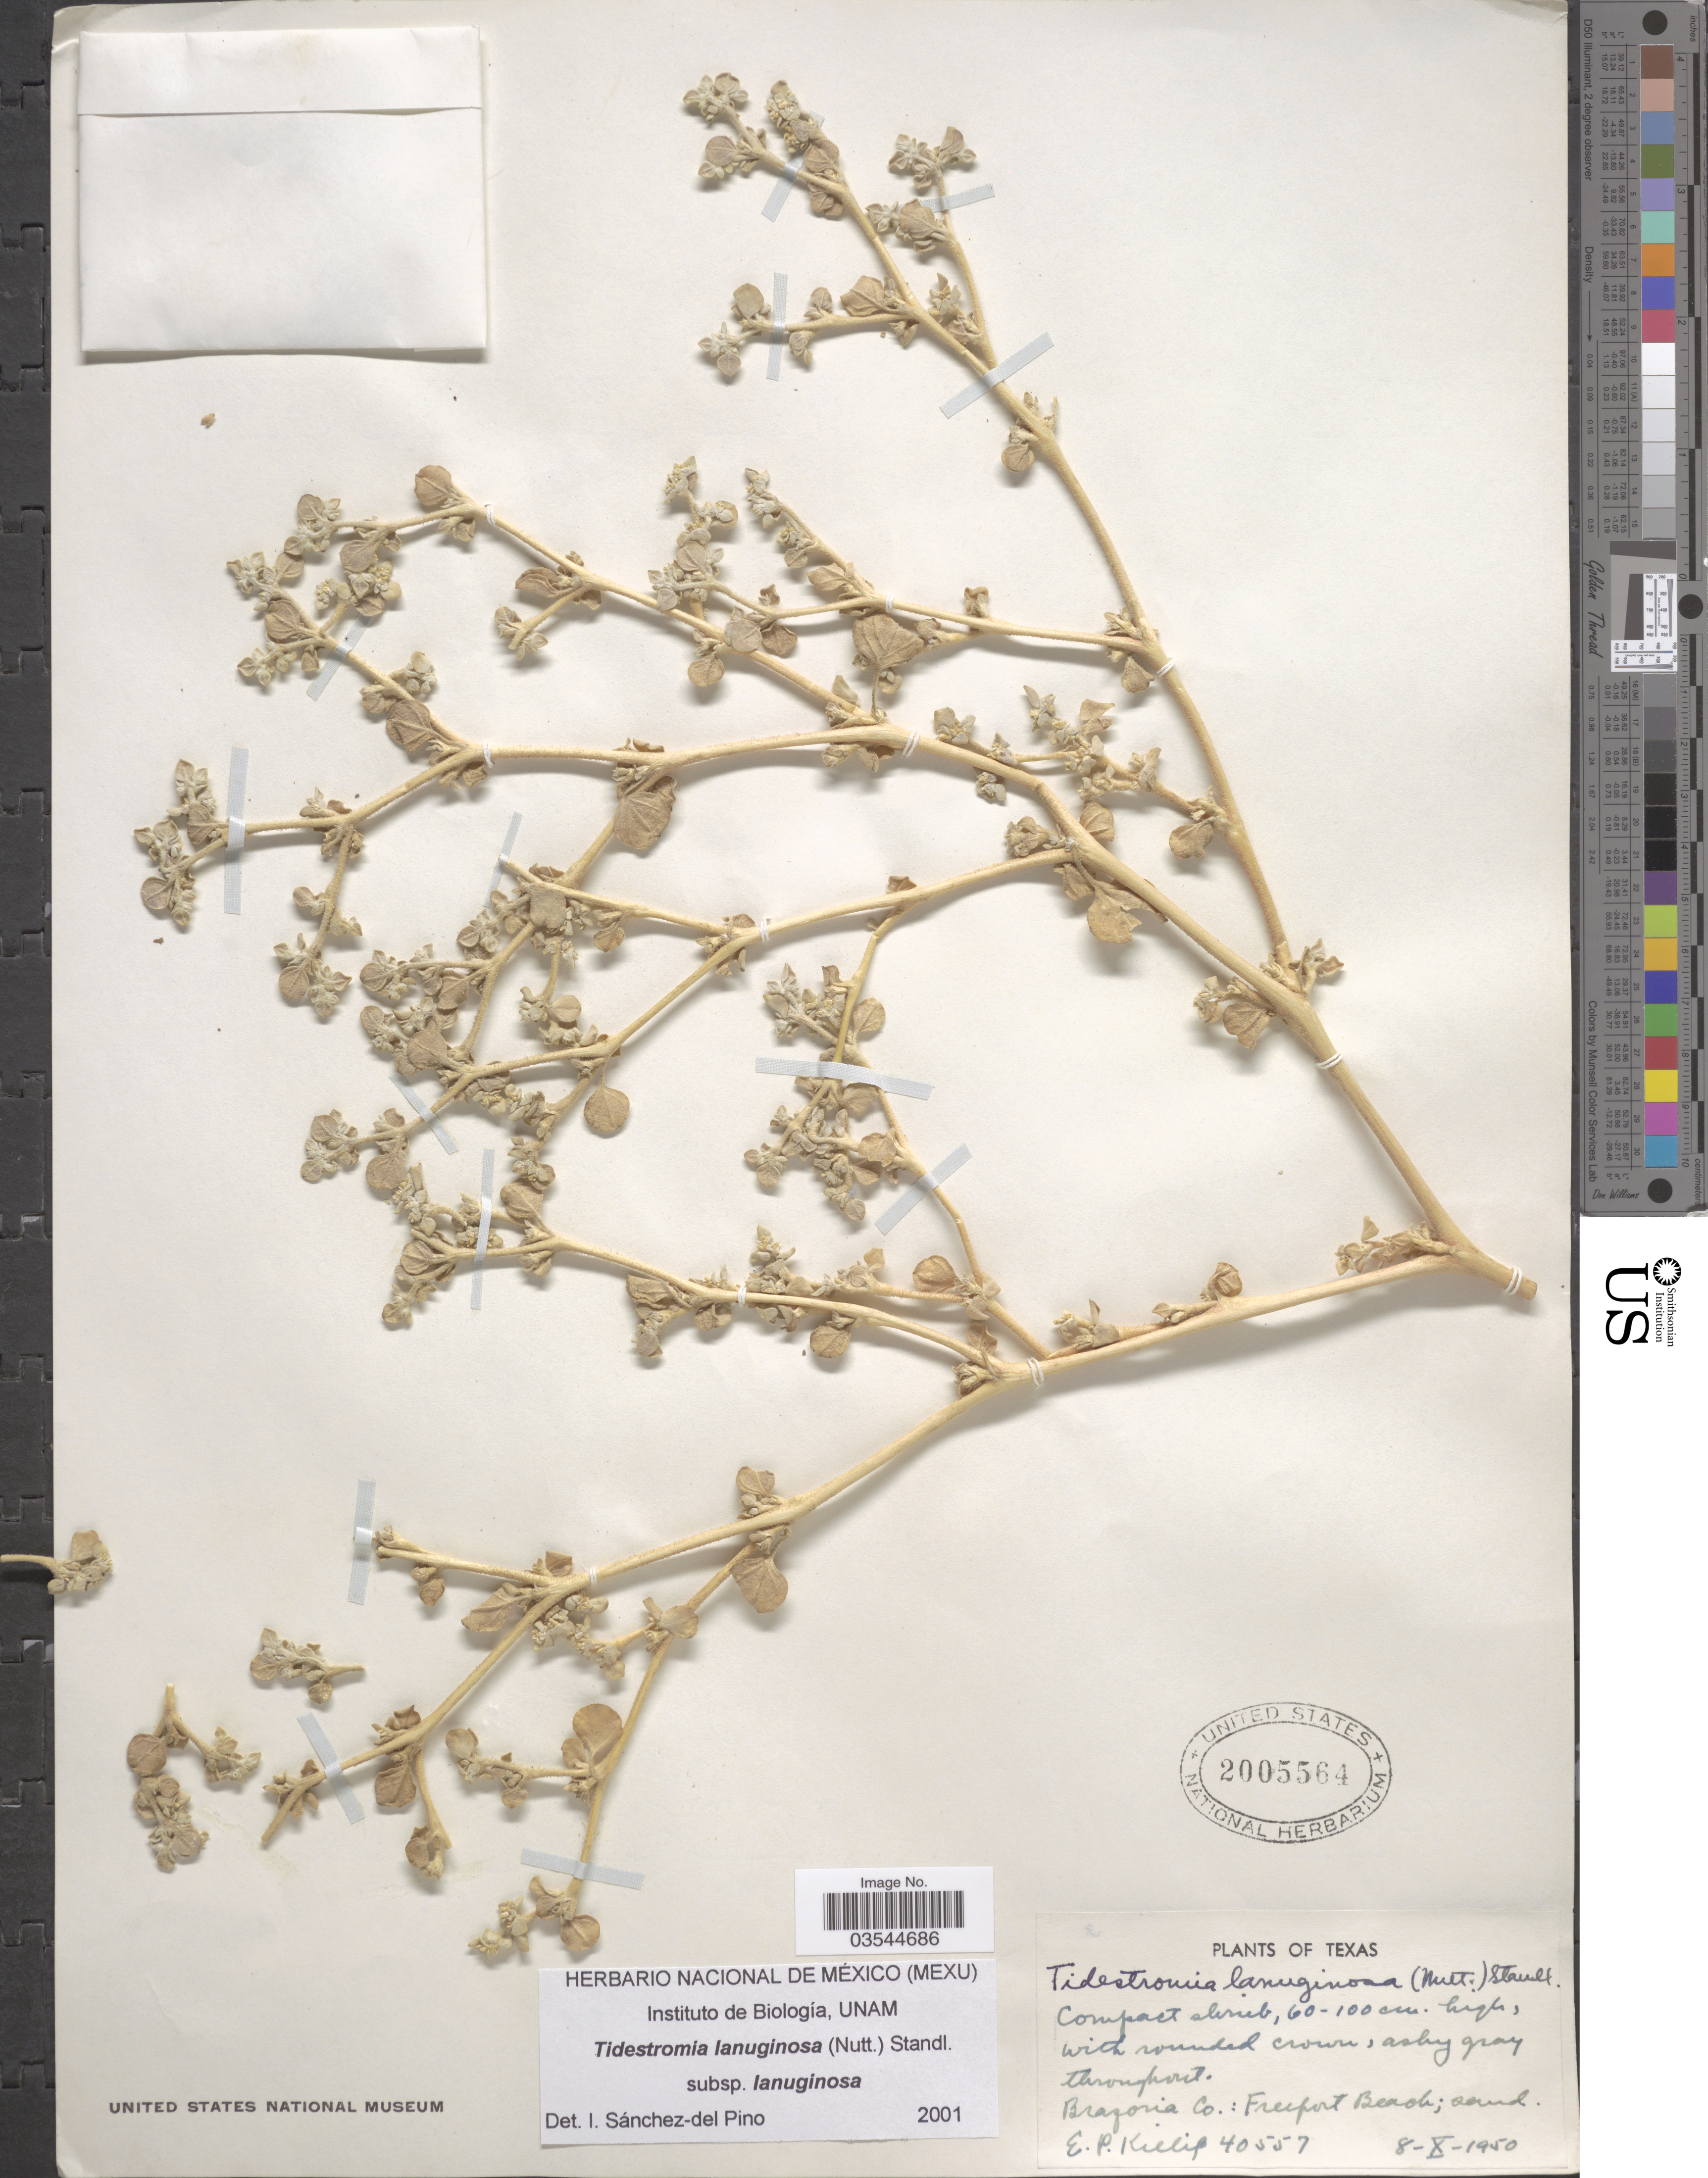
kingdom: Plantae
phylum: Tracheophyta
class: Magnoliopsida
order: Caryophyllales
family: Amaranthaceae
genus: Tidestromia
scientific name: Tidestromia lanuginosa subsp. lanuginosa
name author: (Nutt.) Standl.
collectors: E. P. Killip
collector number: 40557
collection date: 1950-10-08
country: United States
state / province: Texas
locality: Brazoria Co.: Freeport Beach.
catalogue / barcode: US 2005564